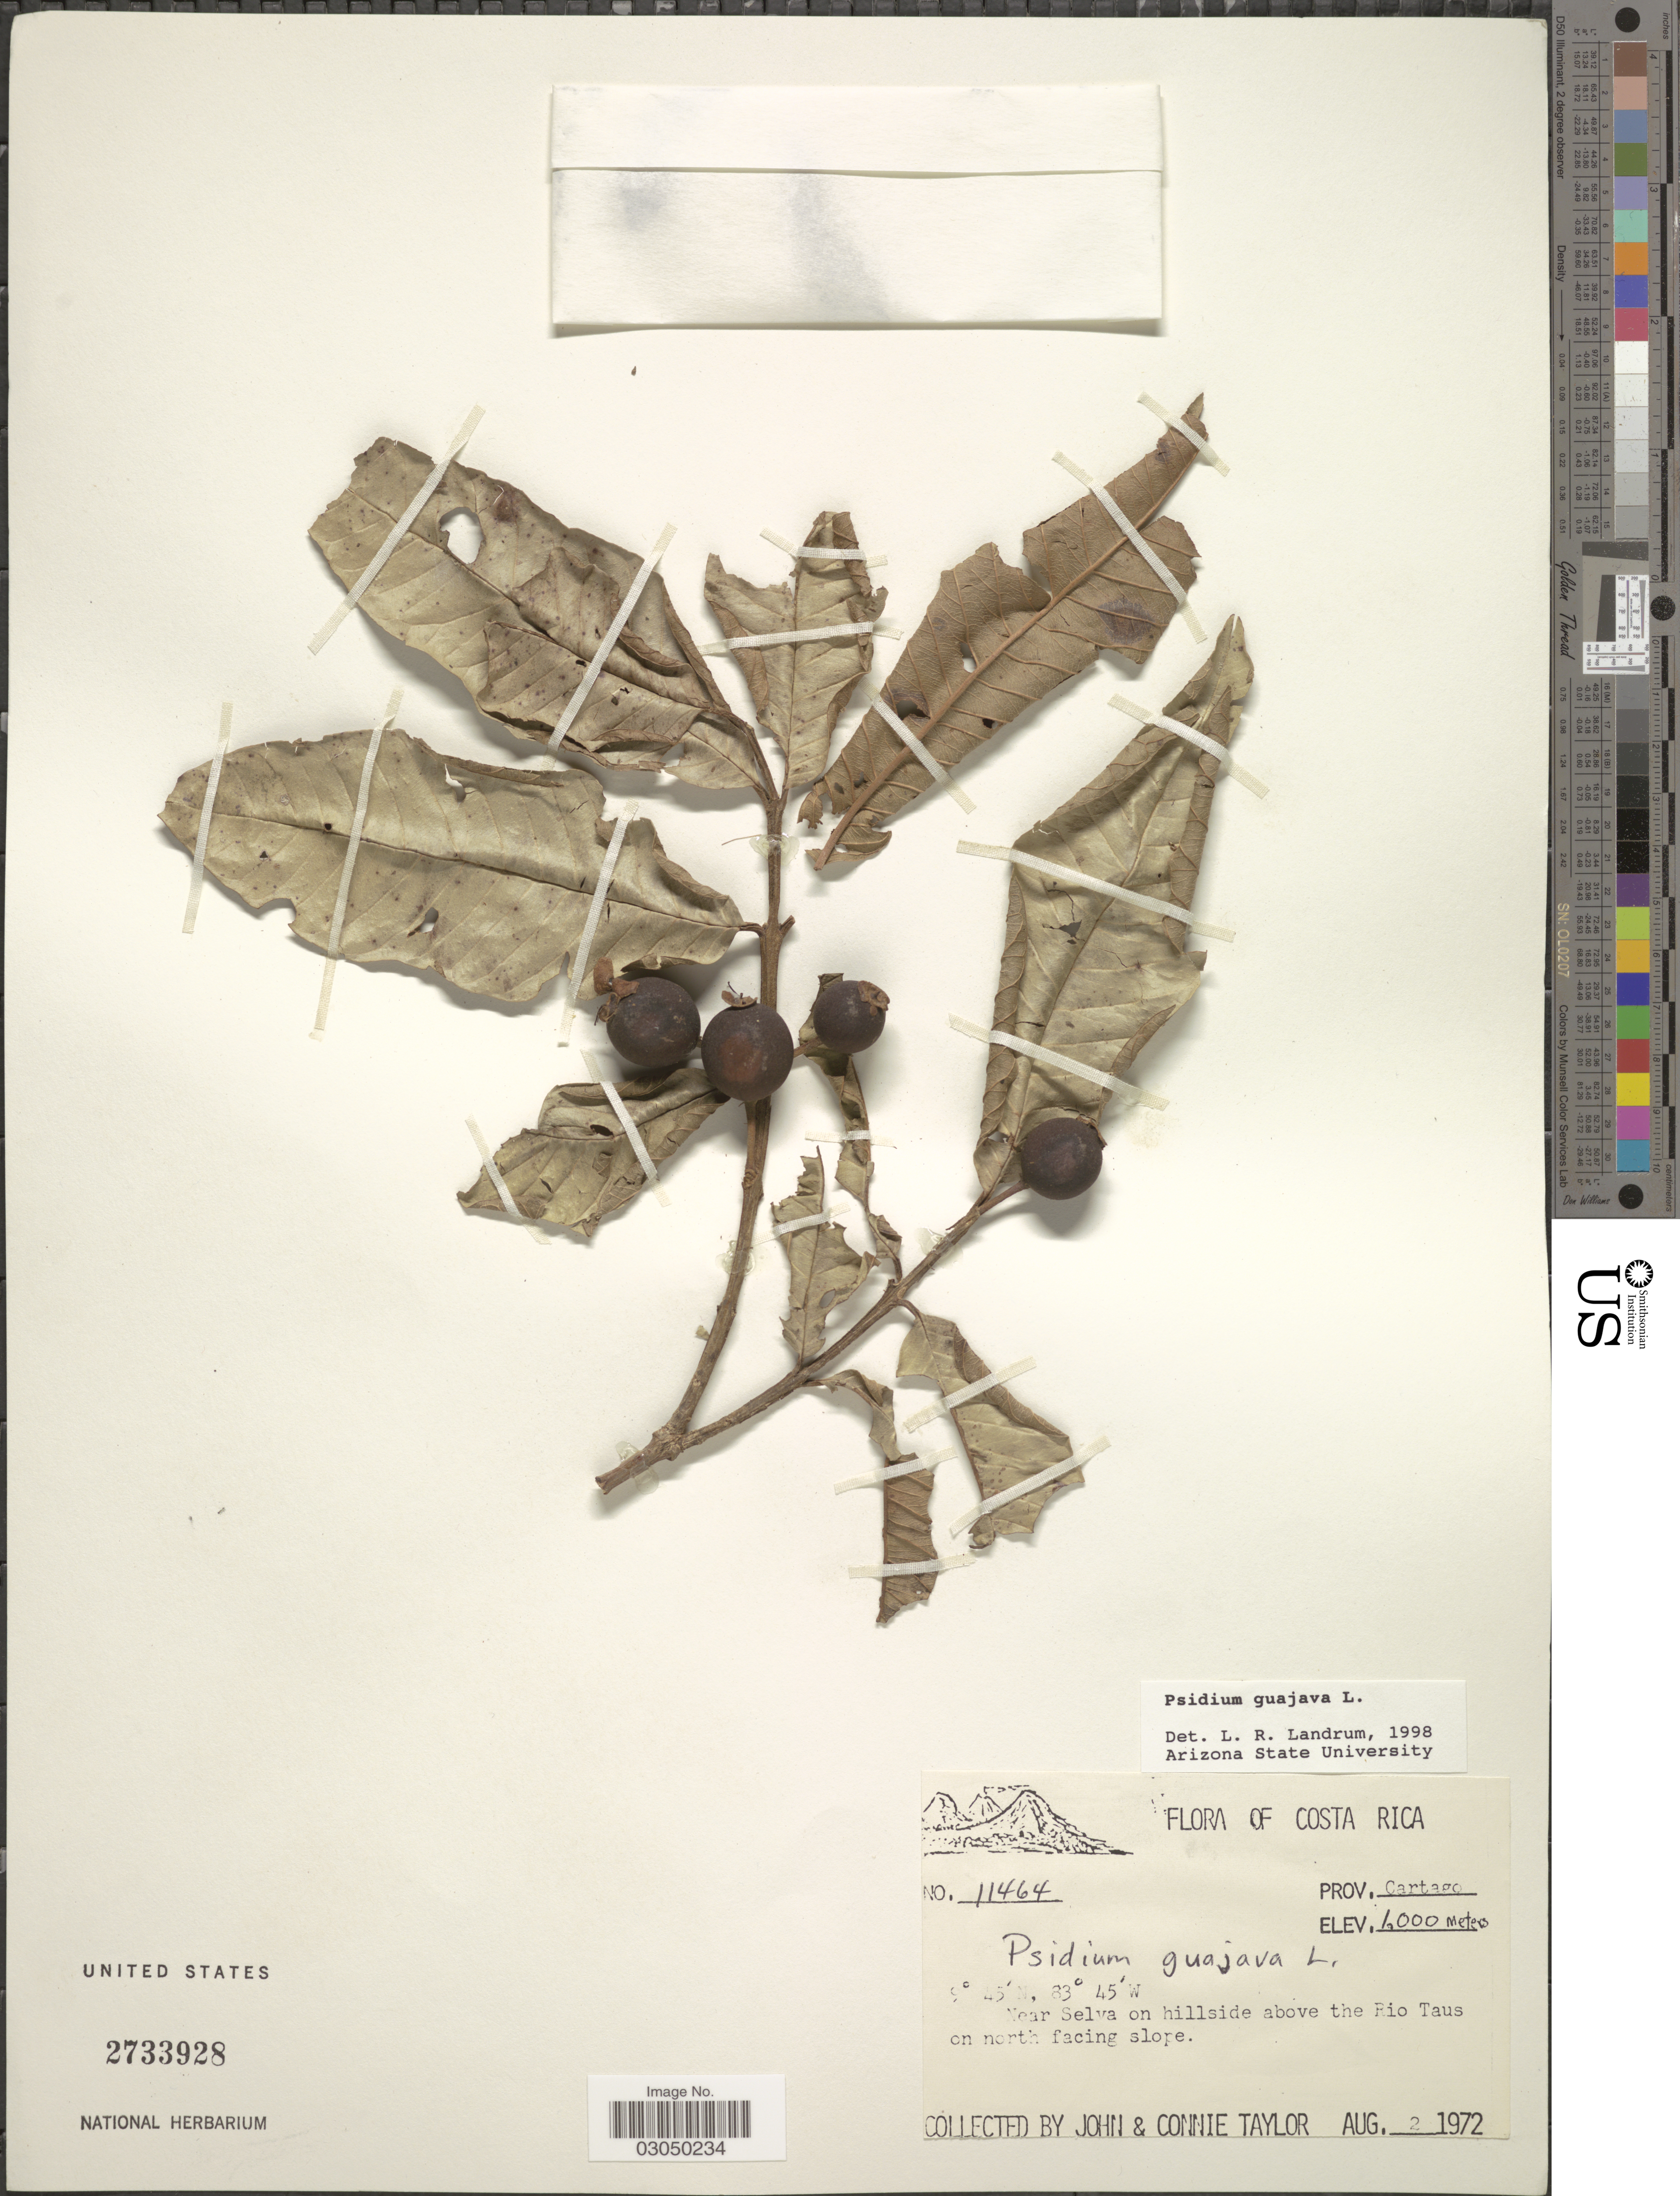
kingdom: Plantae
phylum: Tracheophyta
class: Magnoliopsida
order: Myrtales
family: Myrtaceae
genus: Psidium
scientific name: Psidium guajava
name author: L.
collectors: J. Taylor & C. Taylor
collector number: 11464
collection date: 1972-08-02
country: Costa Rica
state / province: Cartago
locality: Prov. Cartago. Near Selva on hillside above the Rio Taus on north facing slope.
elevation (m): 1000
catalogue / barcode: US 2733928